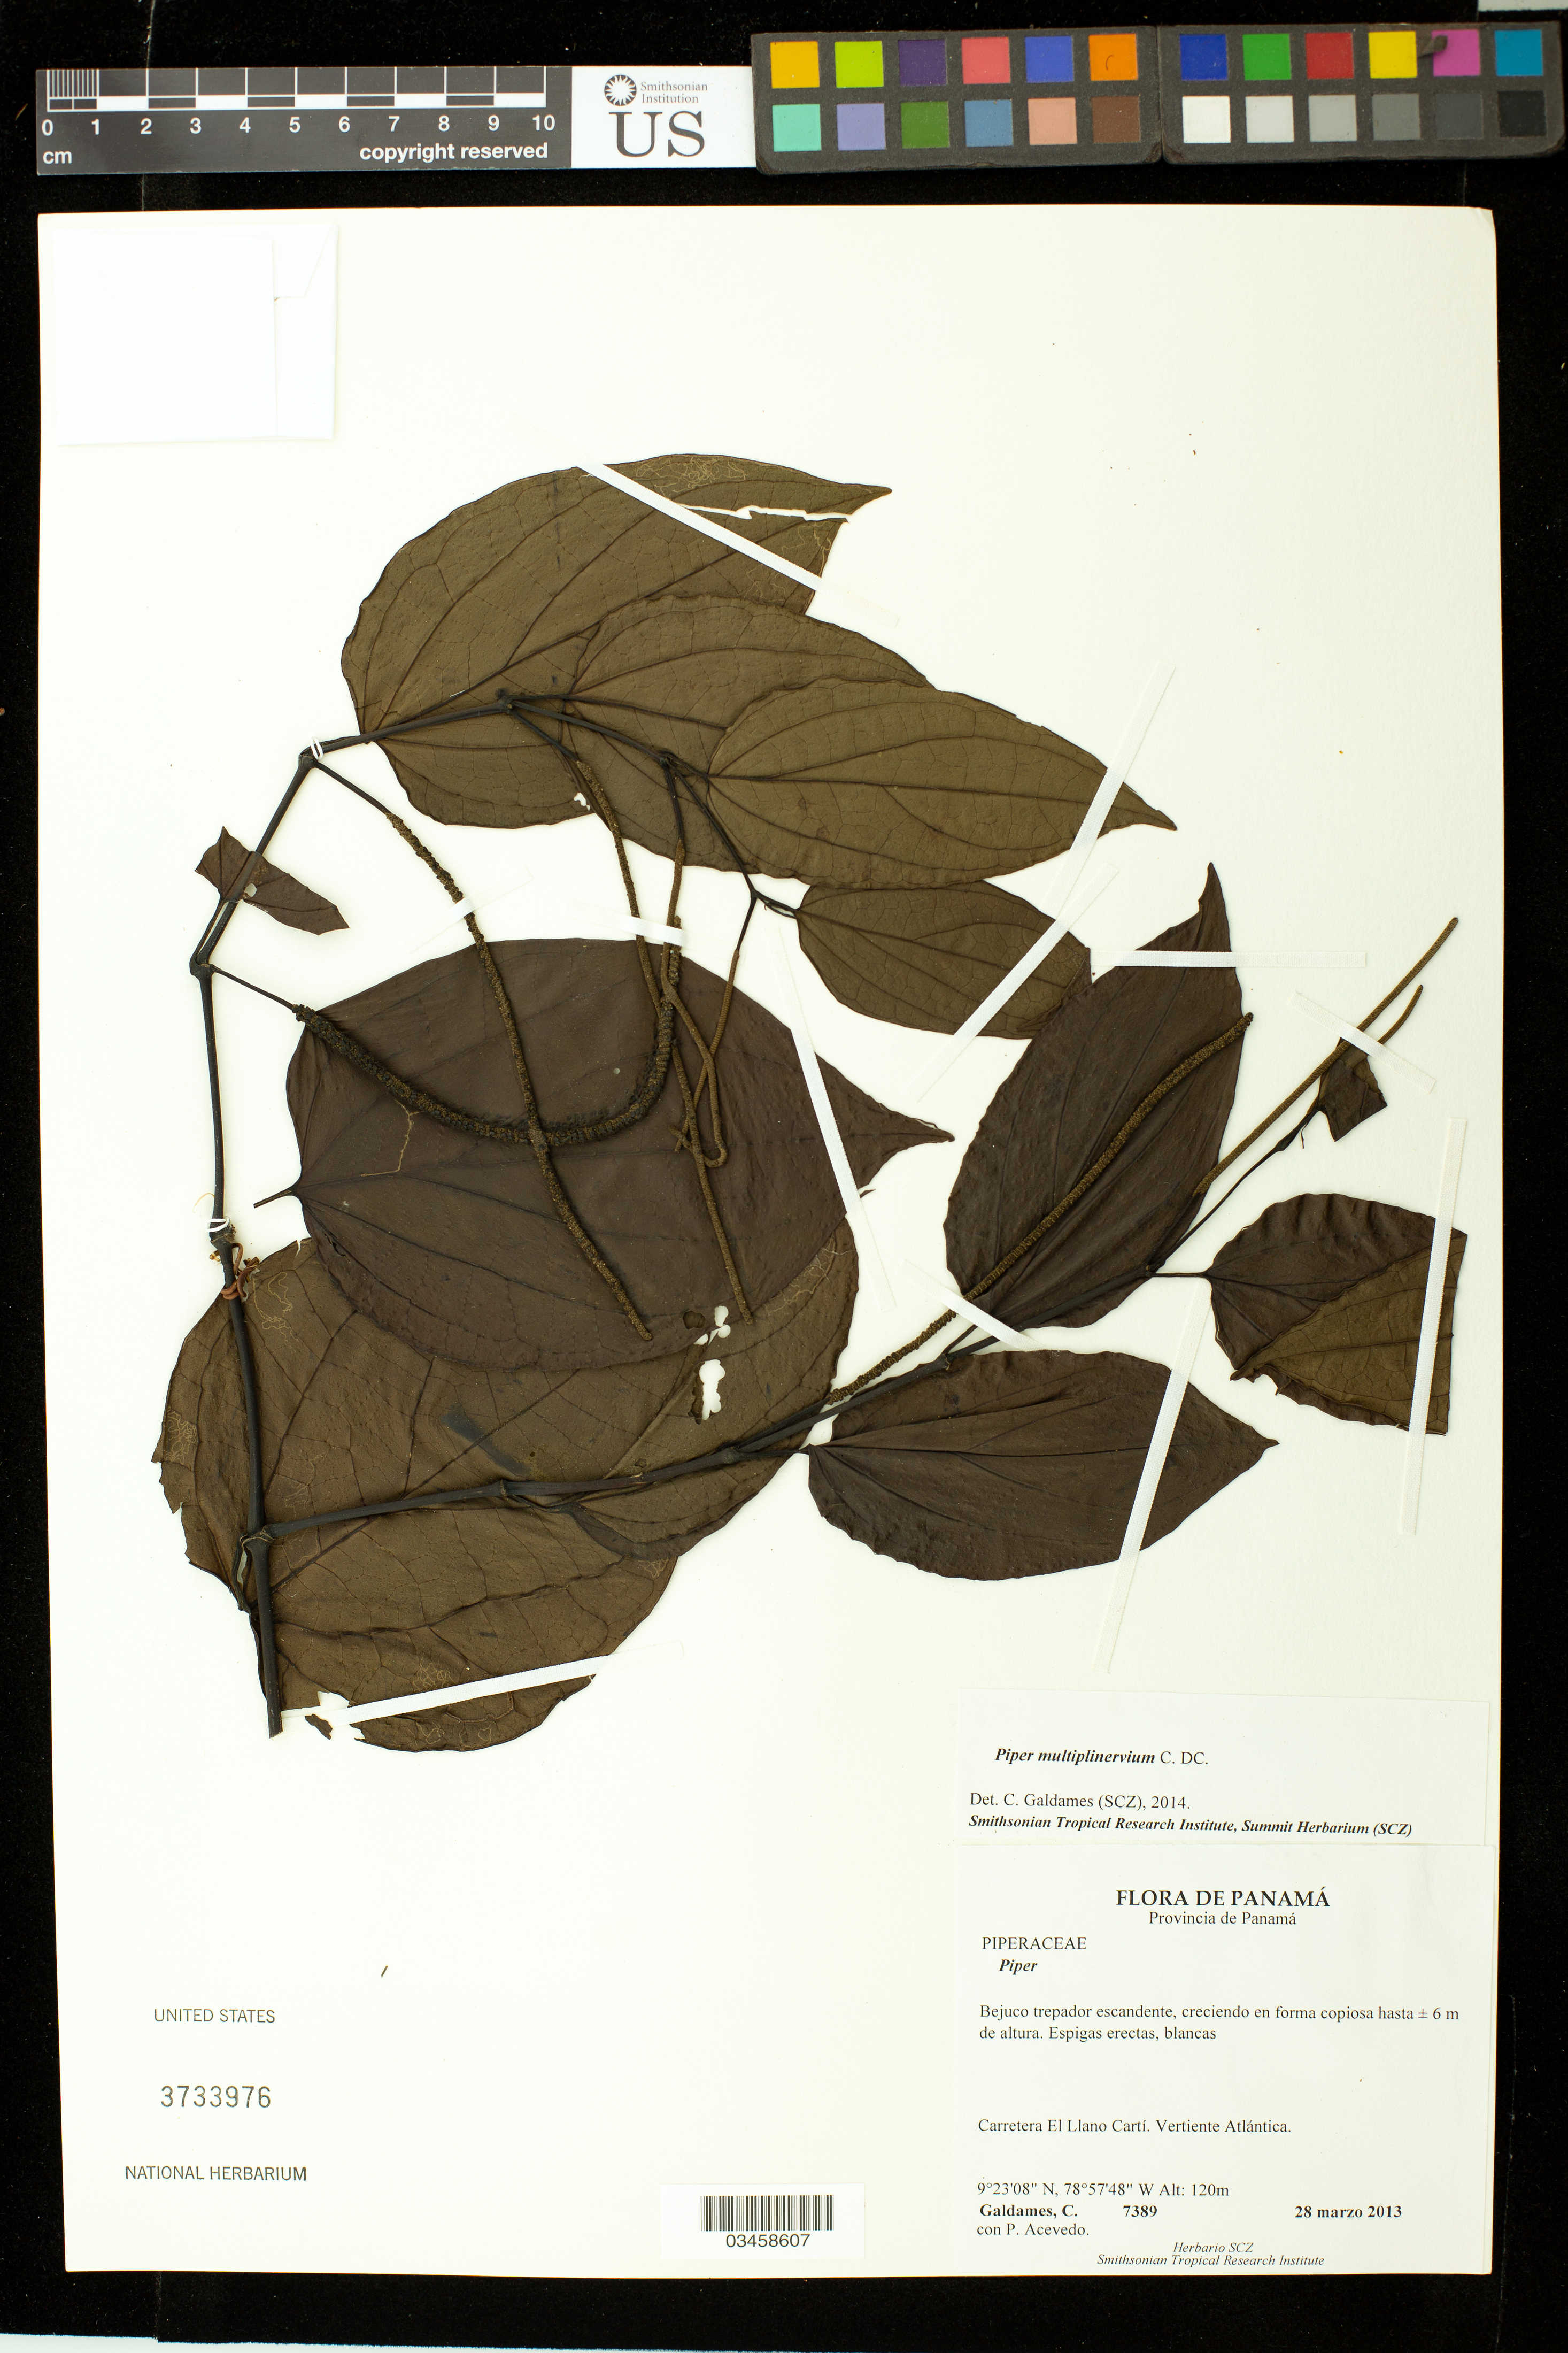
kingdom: Plantae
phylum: Tracheophyta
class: Magnoliopsida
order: Piperales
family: Piperaceae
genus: Piper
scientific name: Piper multiplinervium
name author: C. DC.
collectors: C. Galdames & P. Acevedo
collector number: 7389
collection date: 2013-03-28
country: Panama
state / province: Panamá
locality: Carretera El Llano Carti. Vertiente Atlantica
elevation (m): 120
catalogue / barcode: US 3733976